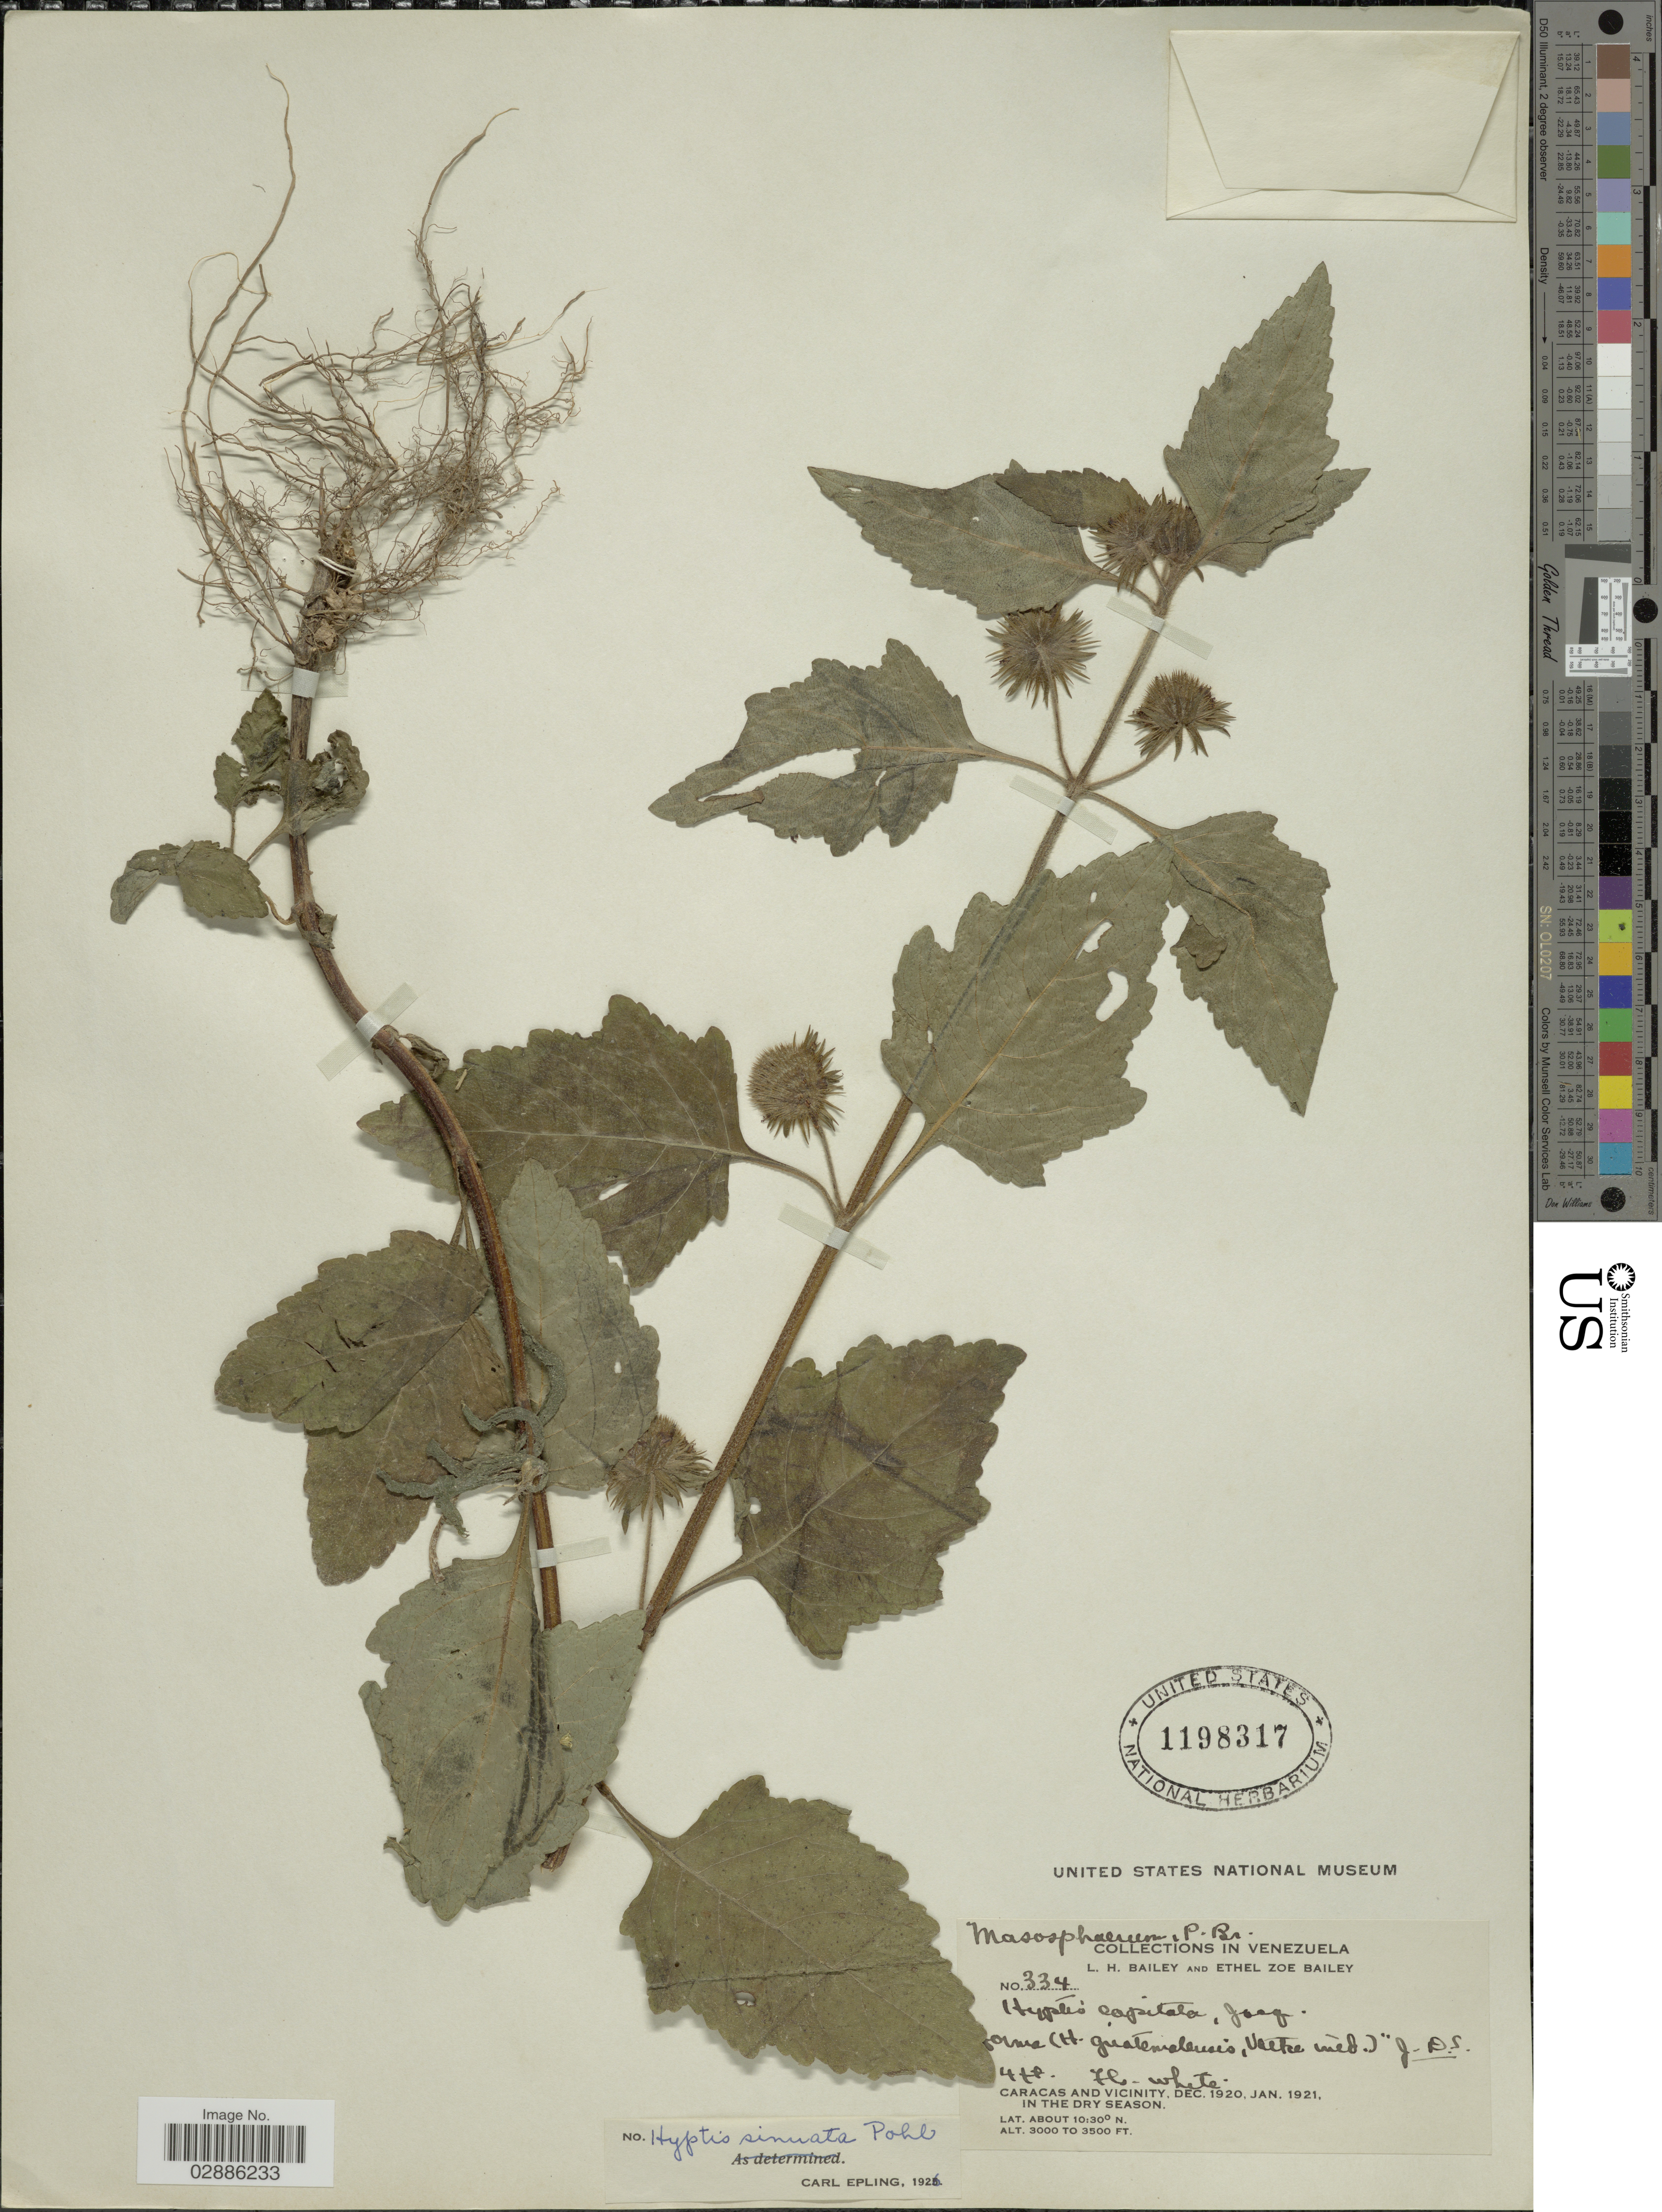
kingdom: Plantae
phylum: Tracheophyta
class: Magnoliopsida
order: Lamiales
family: Lamiaceae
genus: Hyptis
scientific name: Hyptis sinuata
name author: Pohl ex Benth.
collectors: L. H. Bailey & E. Z. Bailey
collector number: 334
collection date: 1920-12/1921-01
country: Venezuela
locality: Caracas and Vicinity.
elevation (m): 914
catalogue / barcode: US 1198317